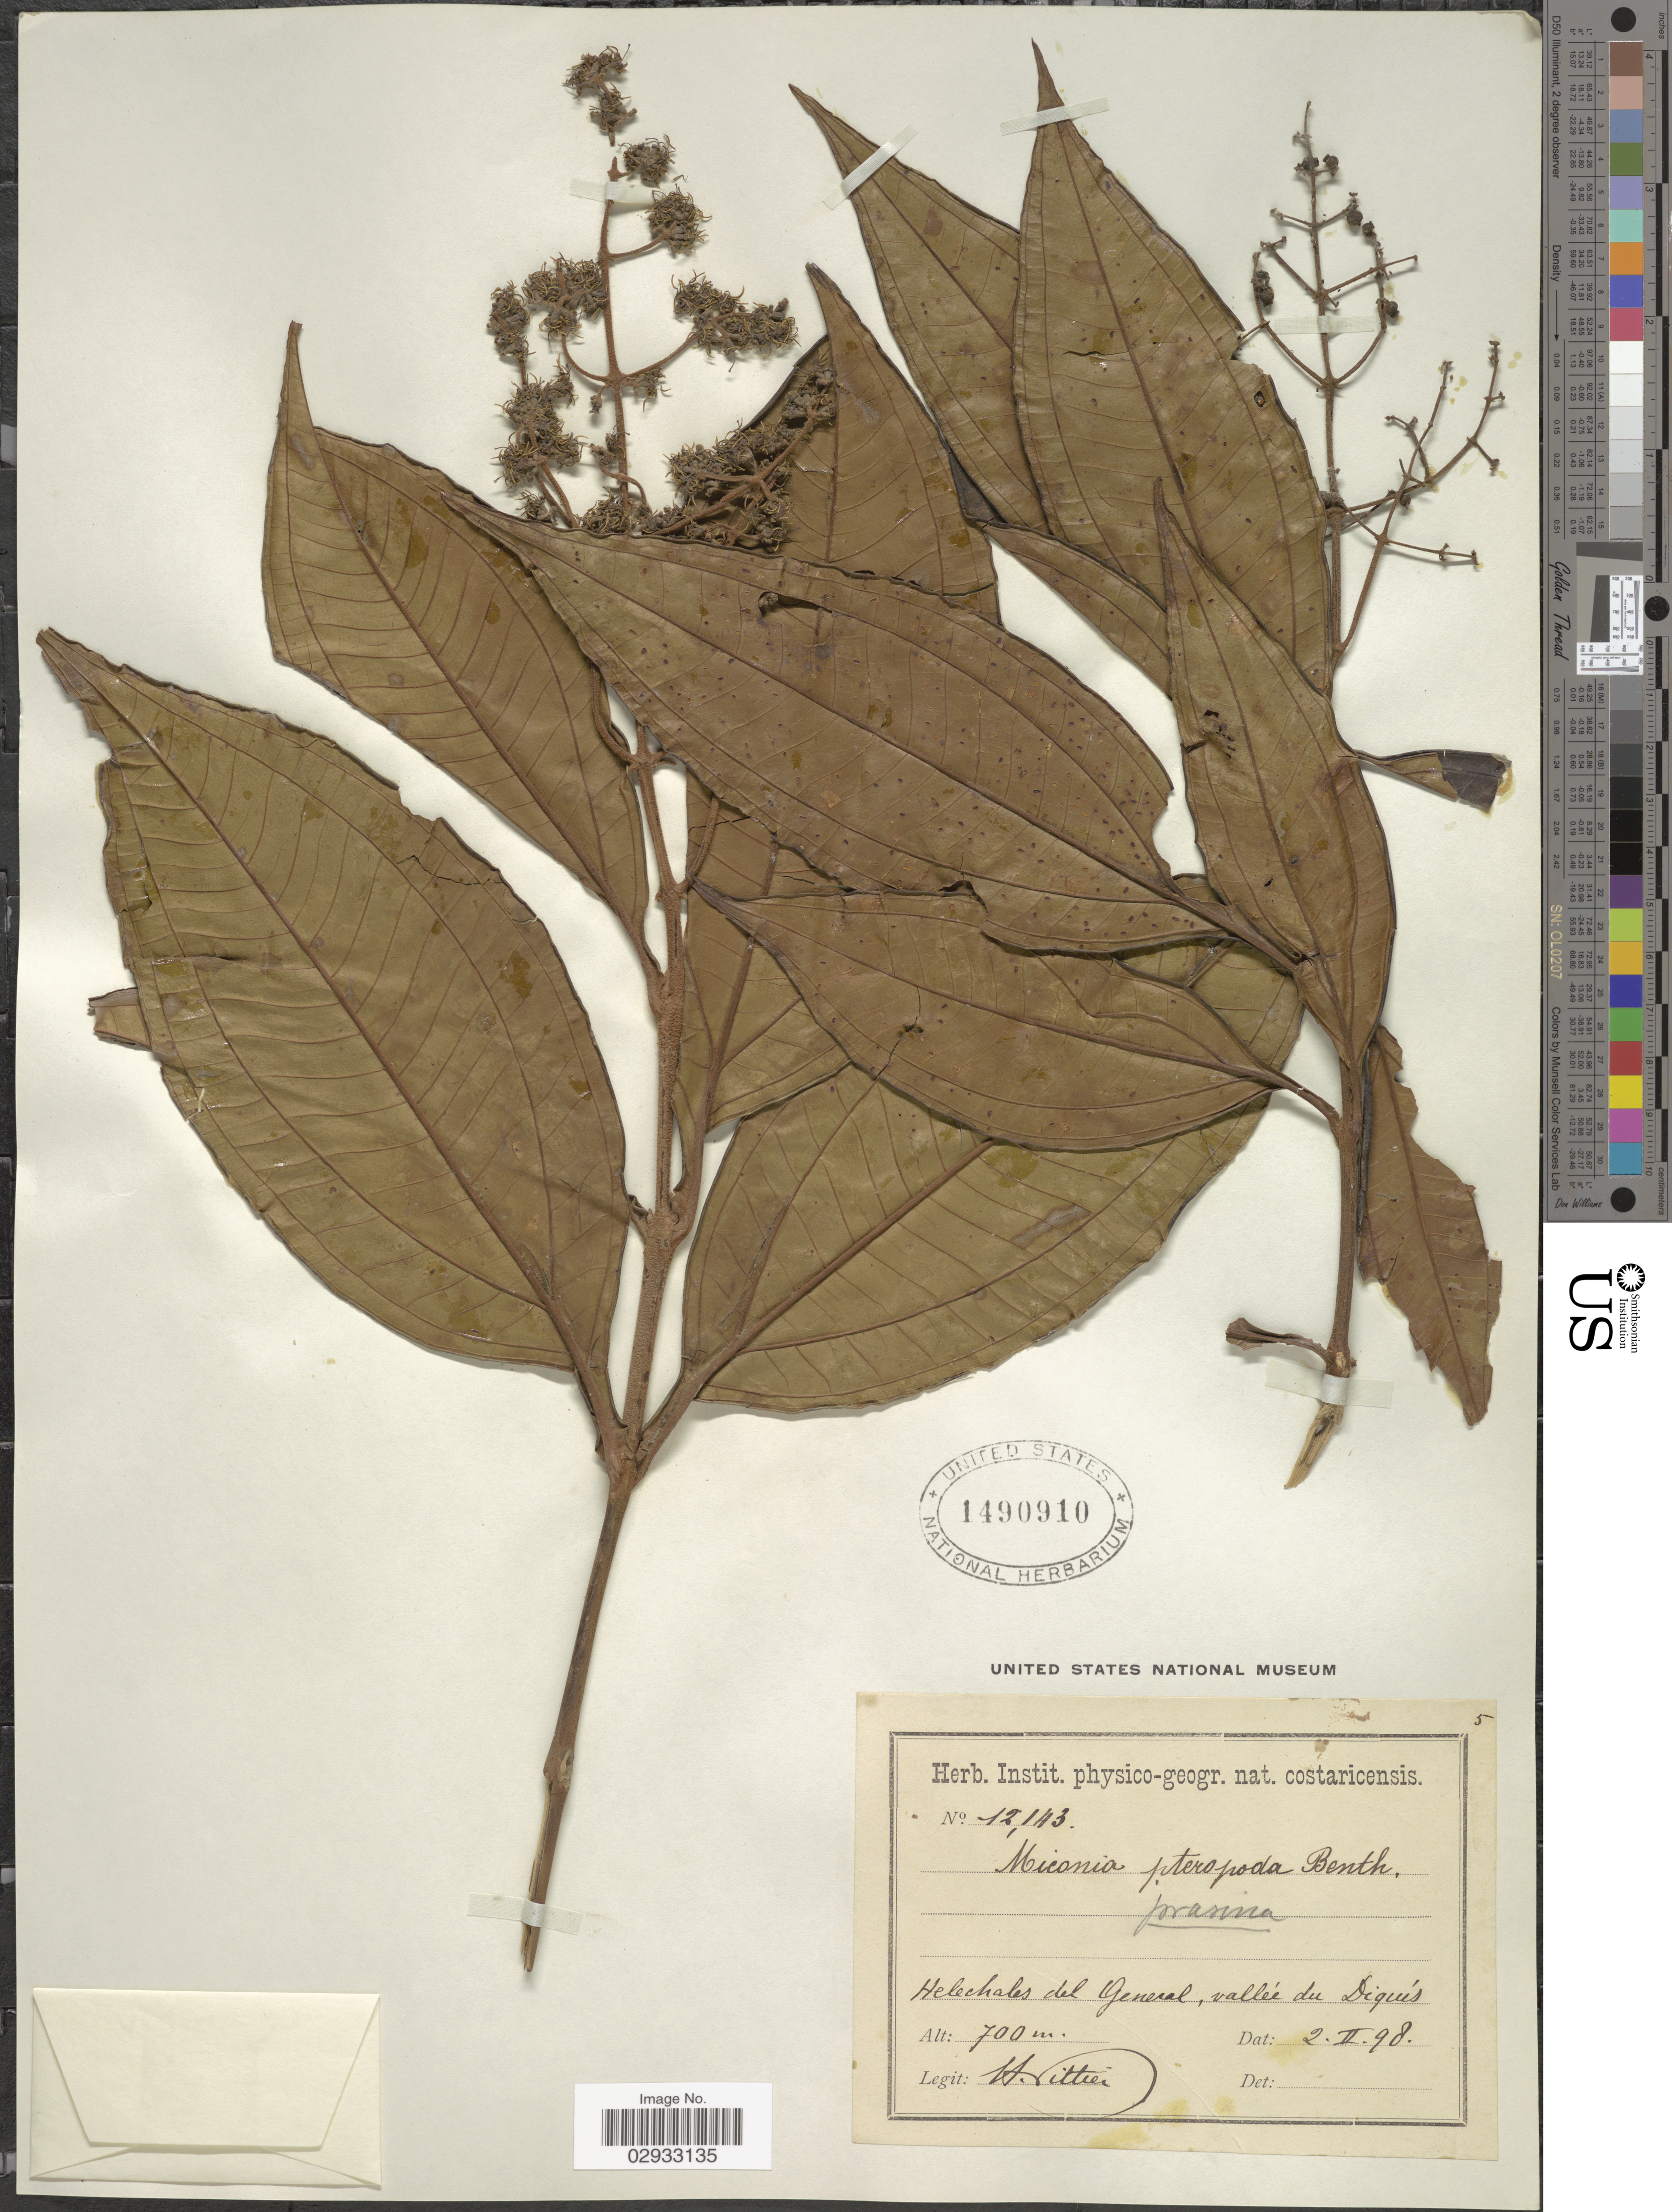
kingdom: Plantae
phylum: Tracheophyta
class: Magnoliopsida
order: Myrtales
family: Melastomataceae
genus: Miconia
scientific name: Miconia pteropoda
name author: Benth.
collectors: H. F. Pittier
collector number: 12143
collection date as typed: Transcribed d/m/y: 2/2/98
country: Costa Rica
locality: Helechales del General, valleé du Diquís.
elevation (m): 700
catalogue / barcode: US 1490910